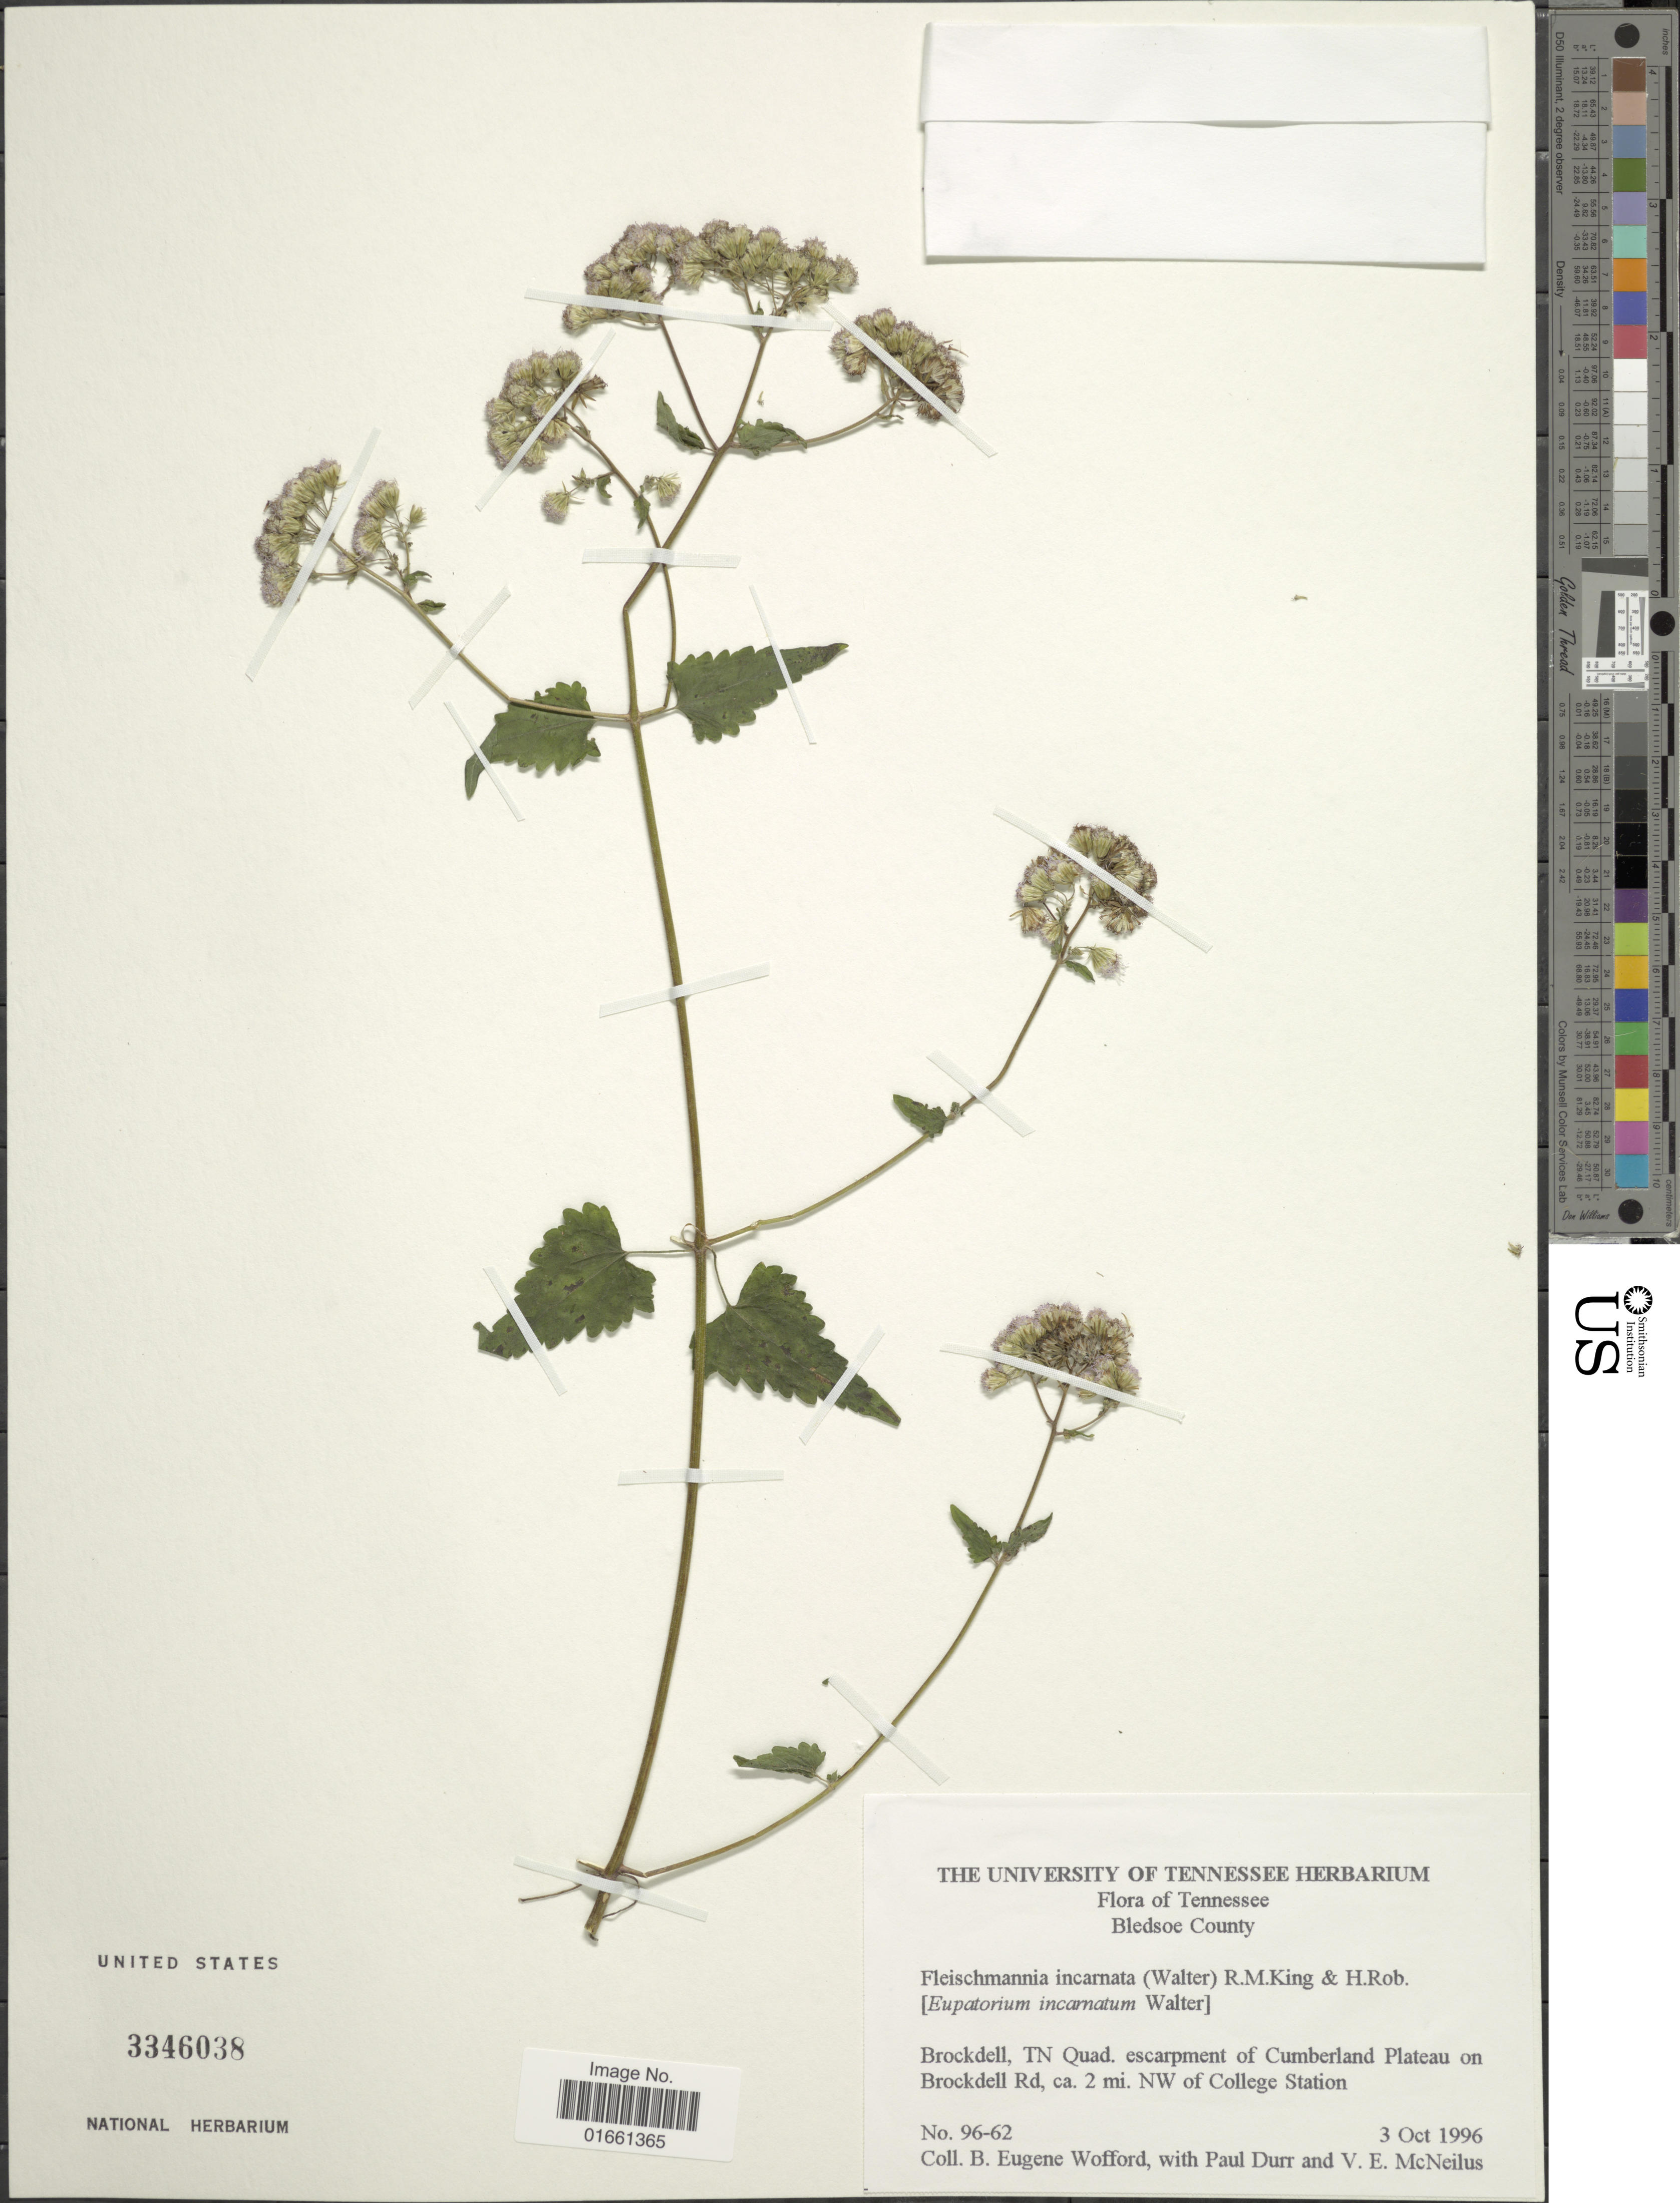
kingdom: Plantae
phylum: Tracheophyta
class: Magnoliopsida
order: Asterales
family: Asteraceae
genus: Fleischmannia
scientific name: Fleischmannia incarnata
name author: (Walter) R.M. King & H. Rob.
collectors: B. Wofford, P. Durr & V. Mcneilus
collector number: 96 - 62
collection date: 1996-10-03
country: United States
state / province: Tennessee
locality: Bledsoe County, Brockdell, TN Quad, escarpment of Cumberland Plateau on Brockdell Rd. ca 2 mi NW of College Station.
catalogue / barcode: US 3346038